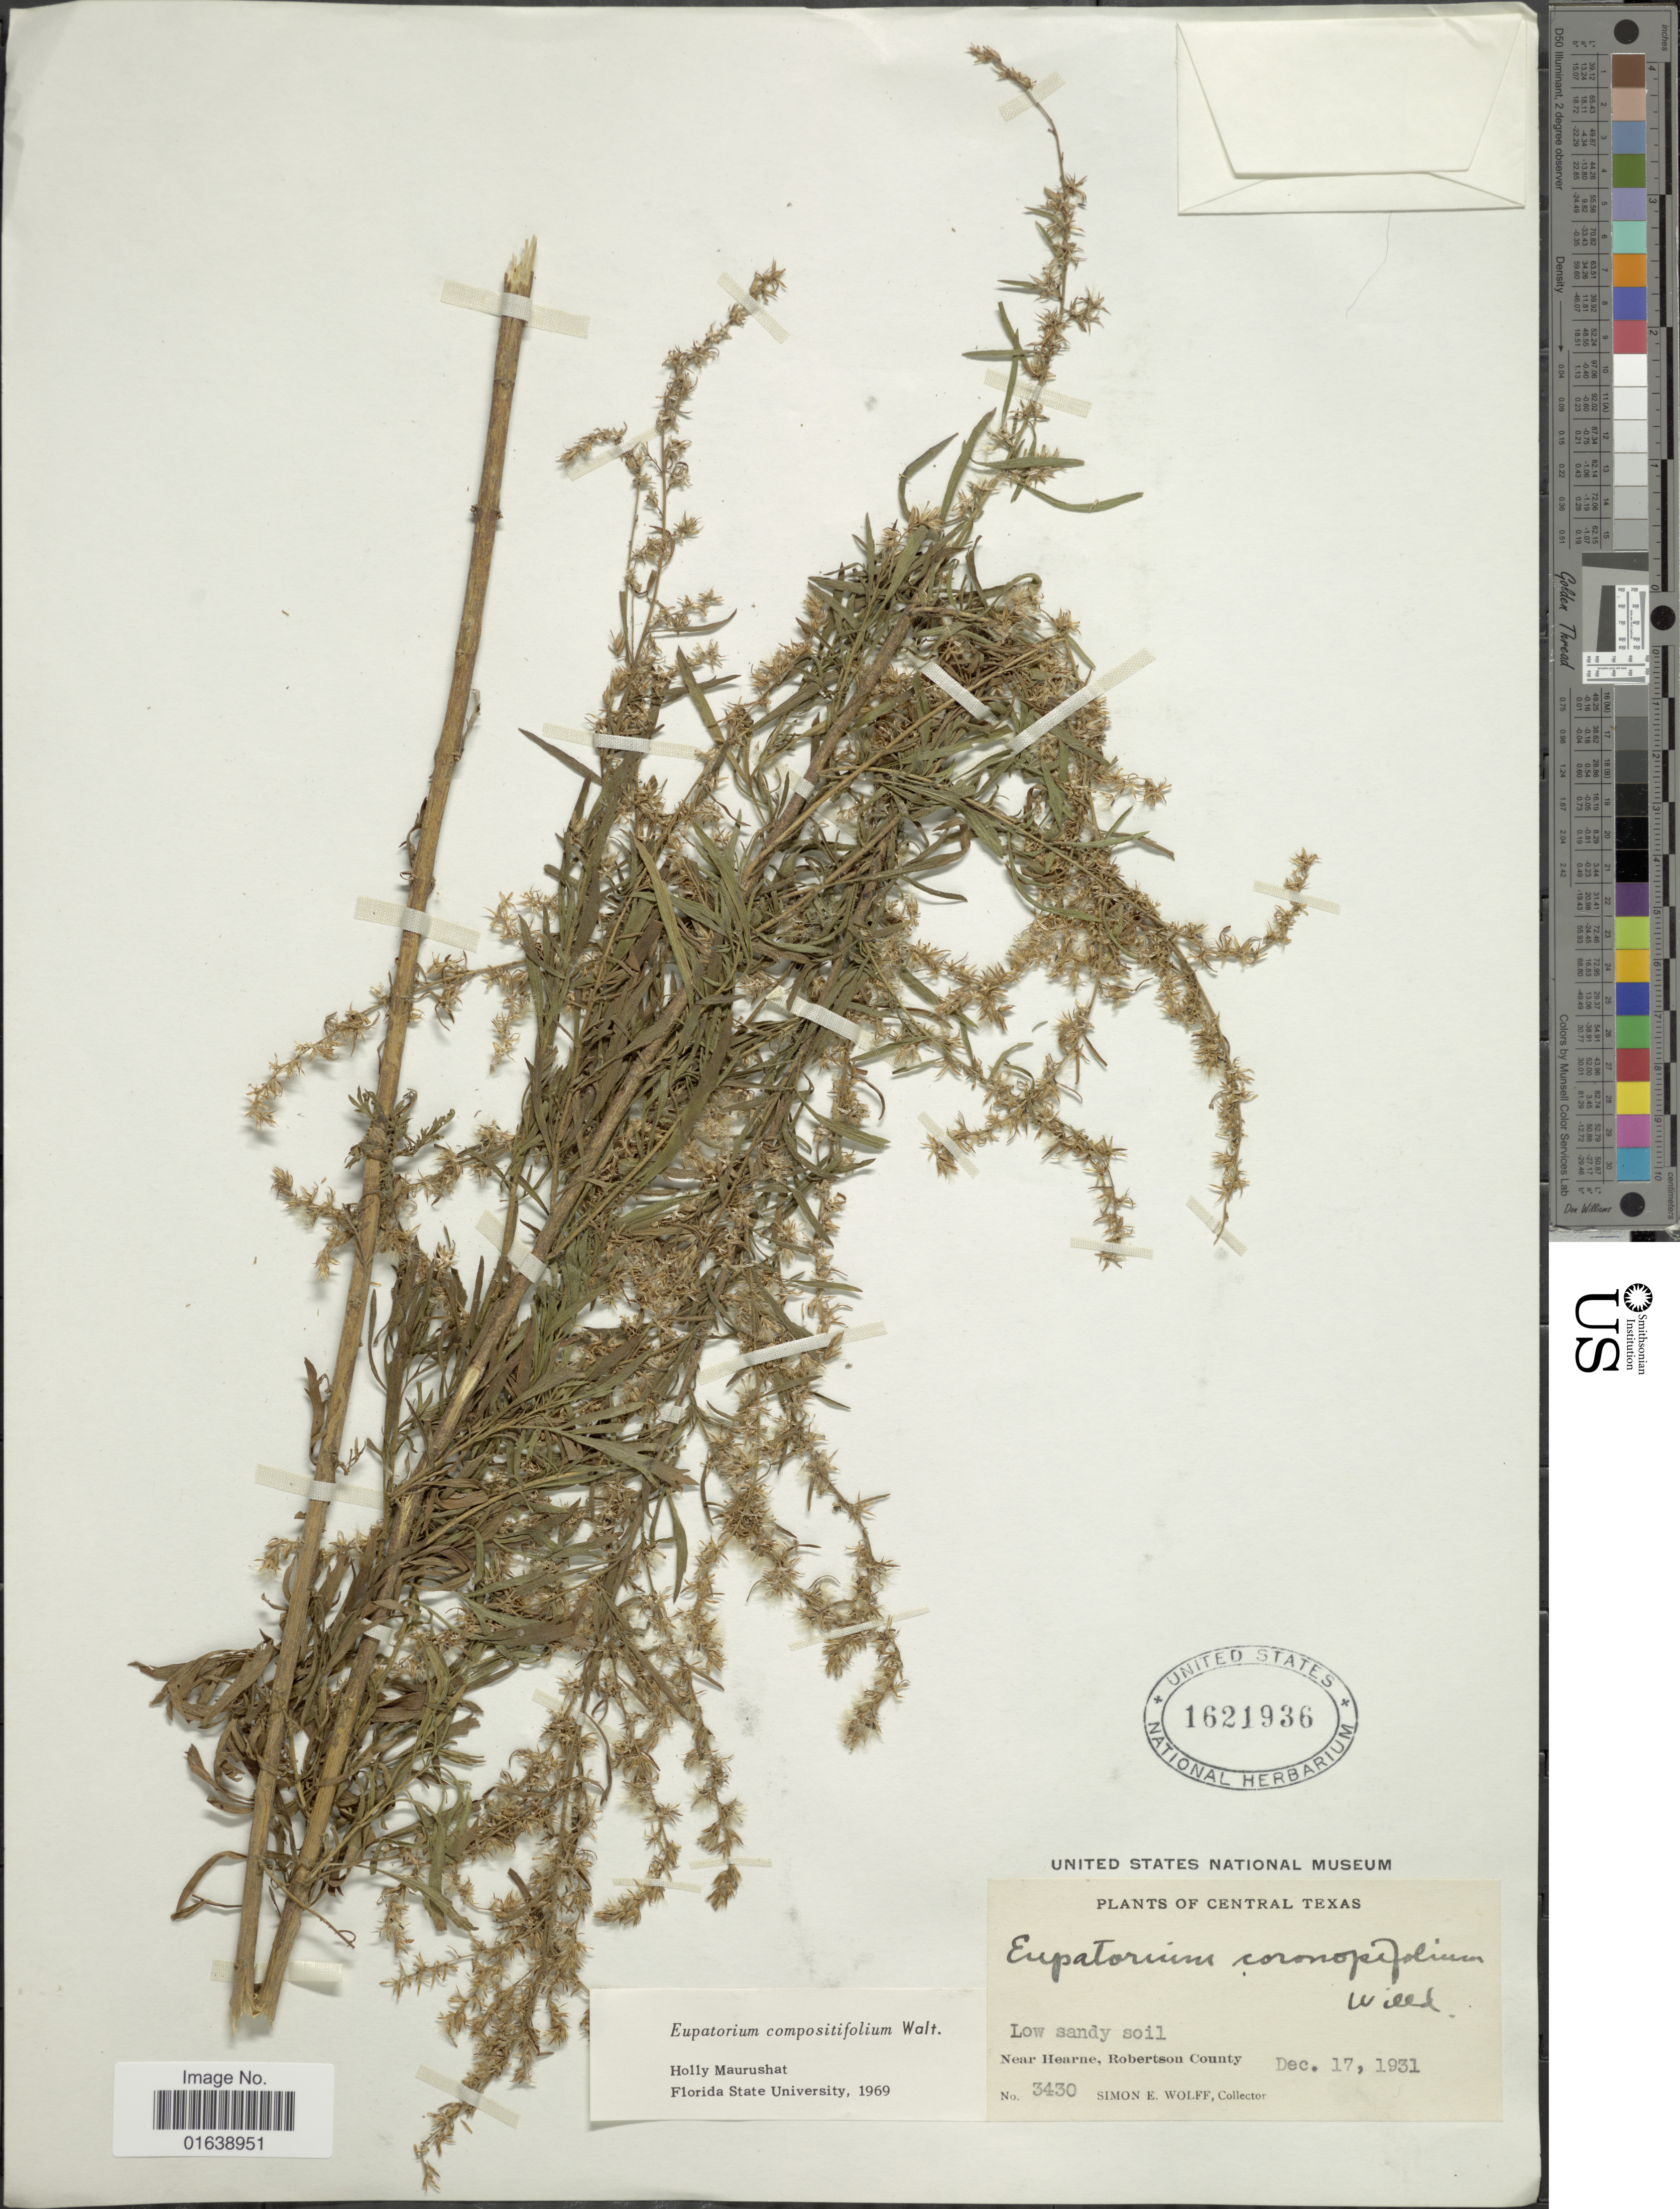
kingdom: Plantae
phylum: Tracheophyta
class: Magnoliopsida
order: Asterales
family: Asteraceae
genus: Eupatorium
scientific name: Eupatorium compositifolium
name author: Walter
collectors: S. E. Wolff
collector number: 3430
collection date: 1931-12-17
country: United States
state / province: Texas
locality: Central Texas. Low sandy soil. Near Hearne, Robertson County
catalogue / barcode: US 1621936